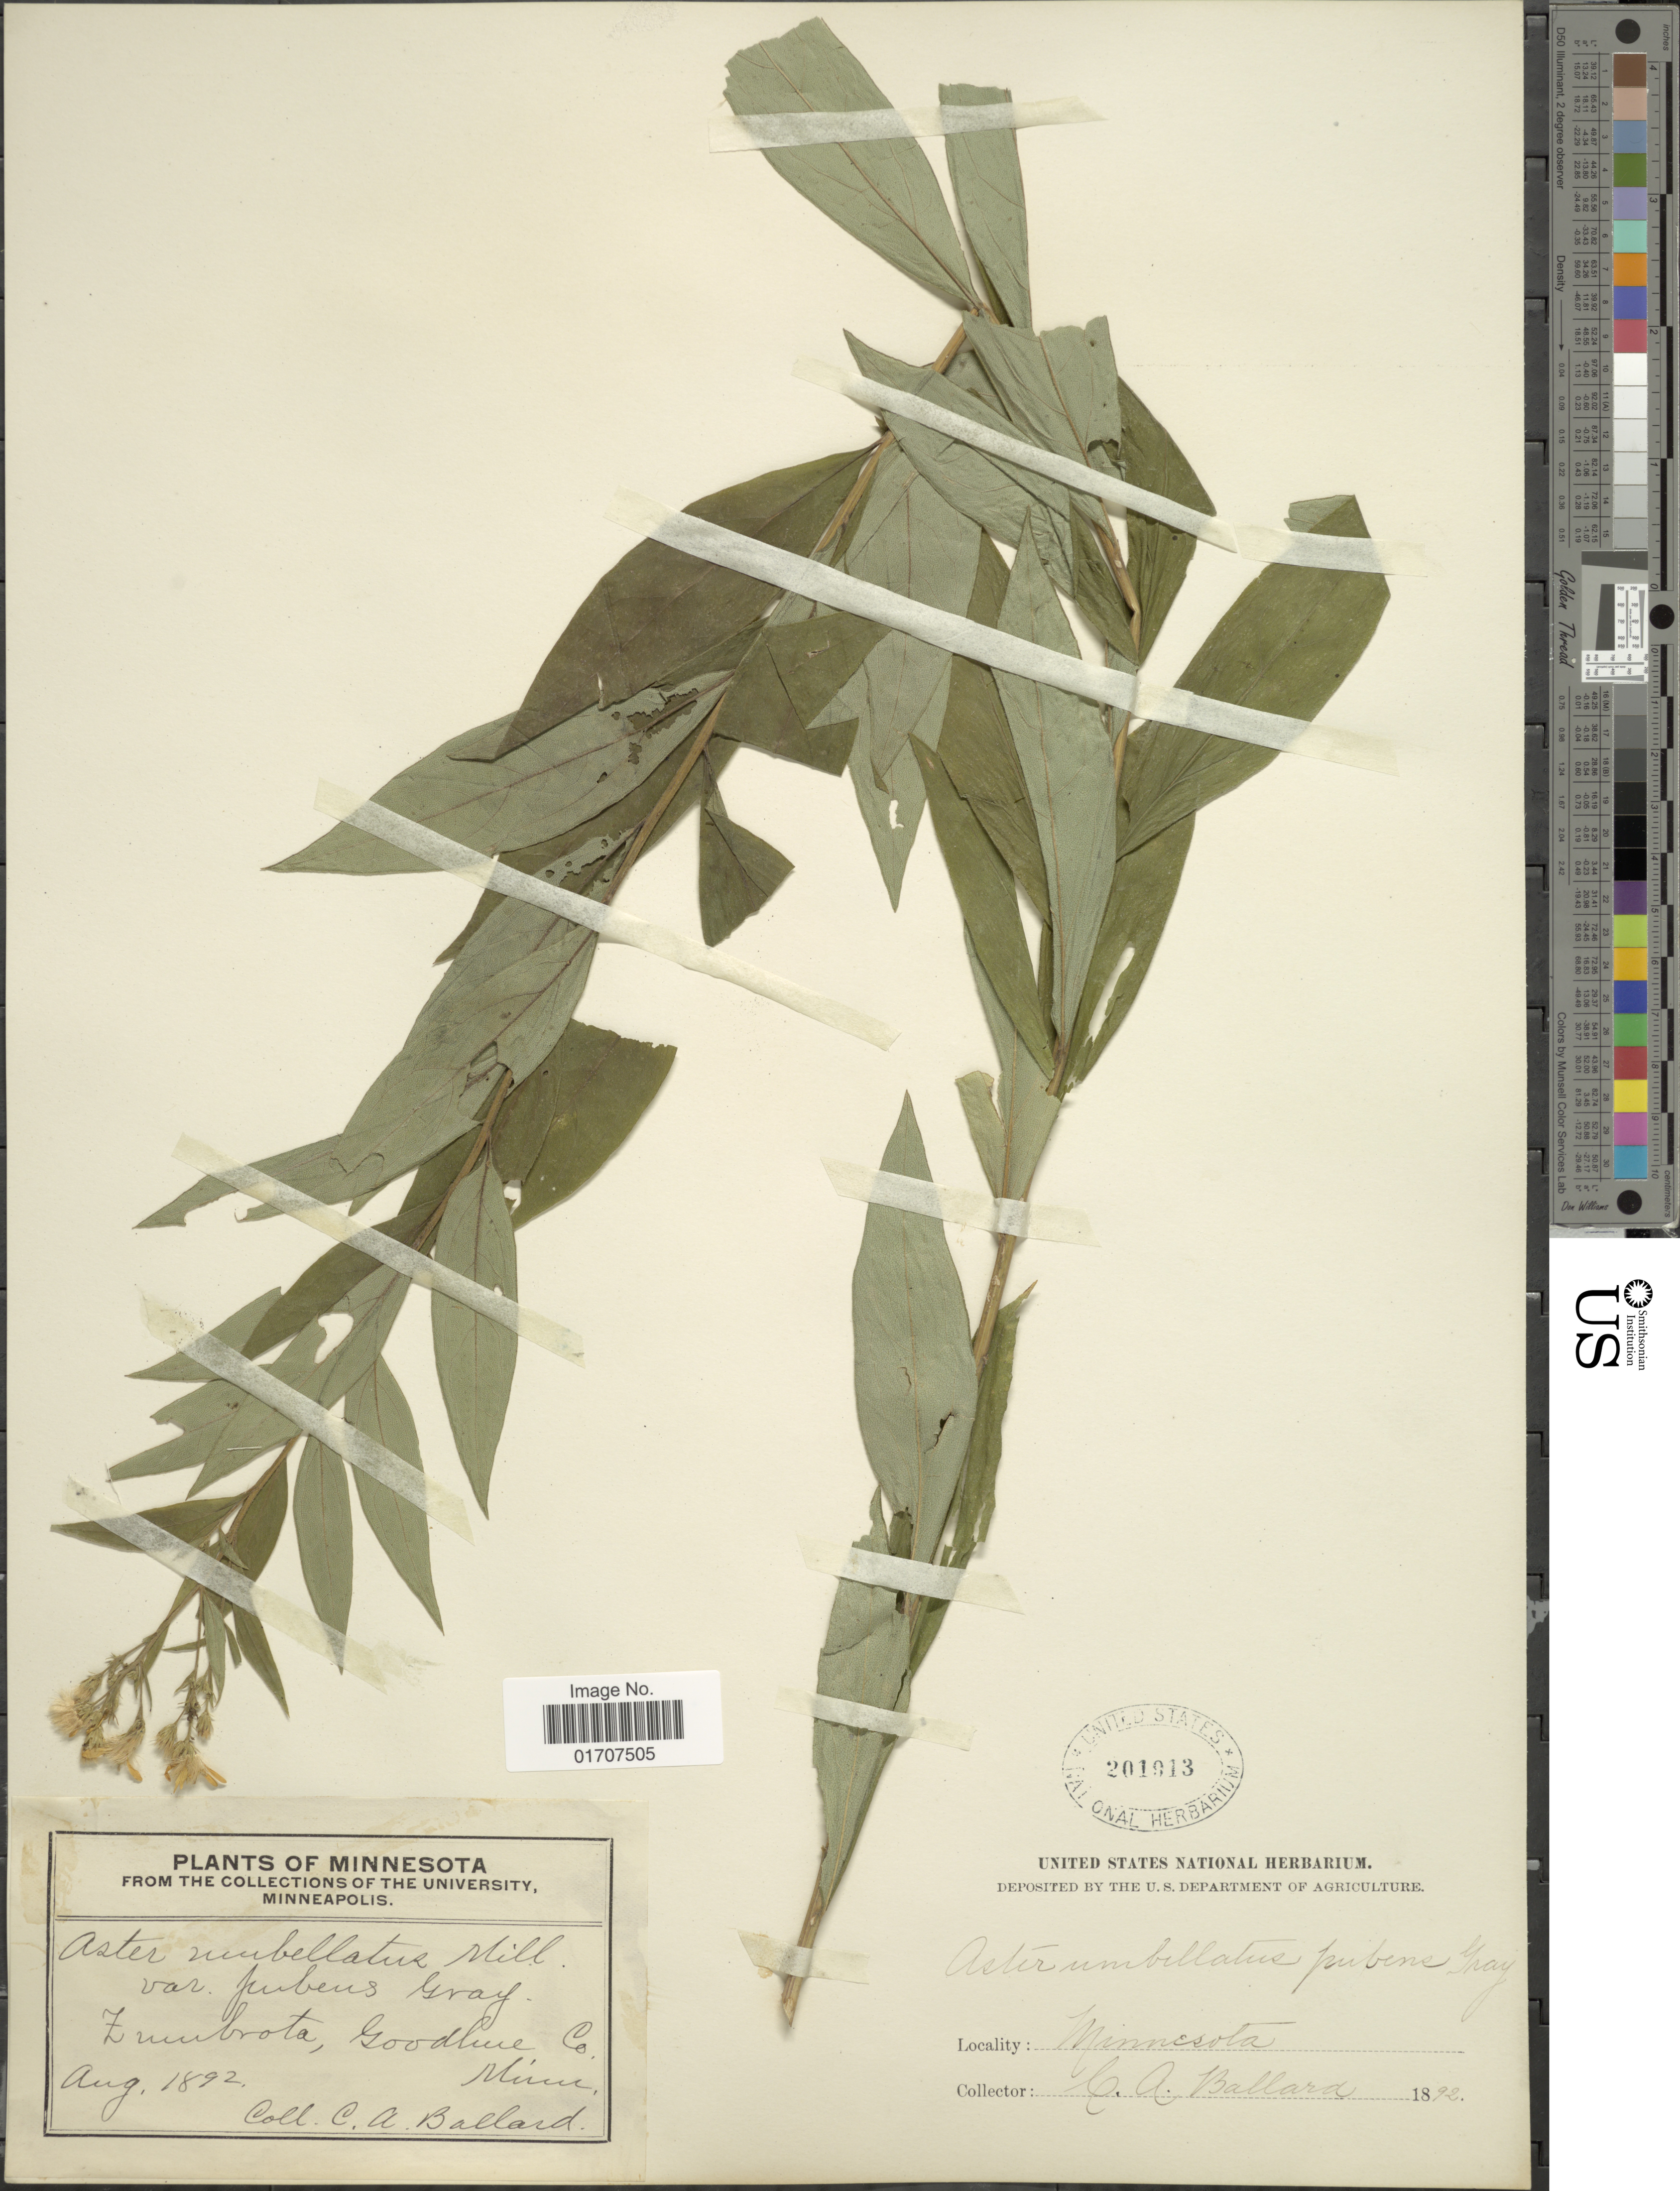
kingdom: Plantae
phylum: Tracheophyta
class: Magnoliopsida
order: Asterales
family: Asteraceae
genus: Doellingeria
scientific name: Doellingeria umbellata var. pubens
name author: (A. Gray) Britton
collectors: C. A. Ballard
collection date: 1892-08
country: United States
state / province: Minnesota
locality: Zumbrota, Goodhue Co.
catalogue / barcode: US 201913